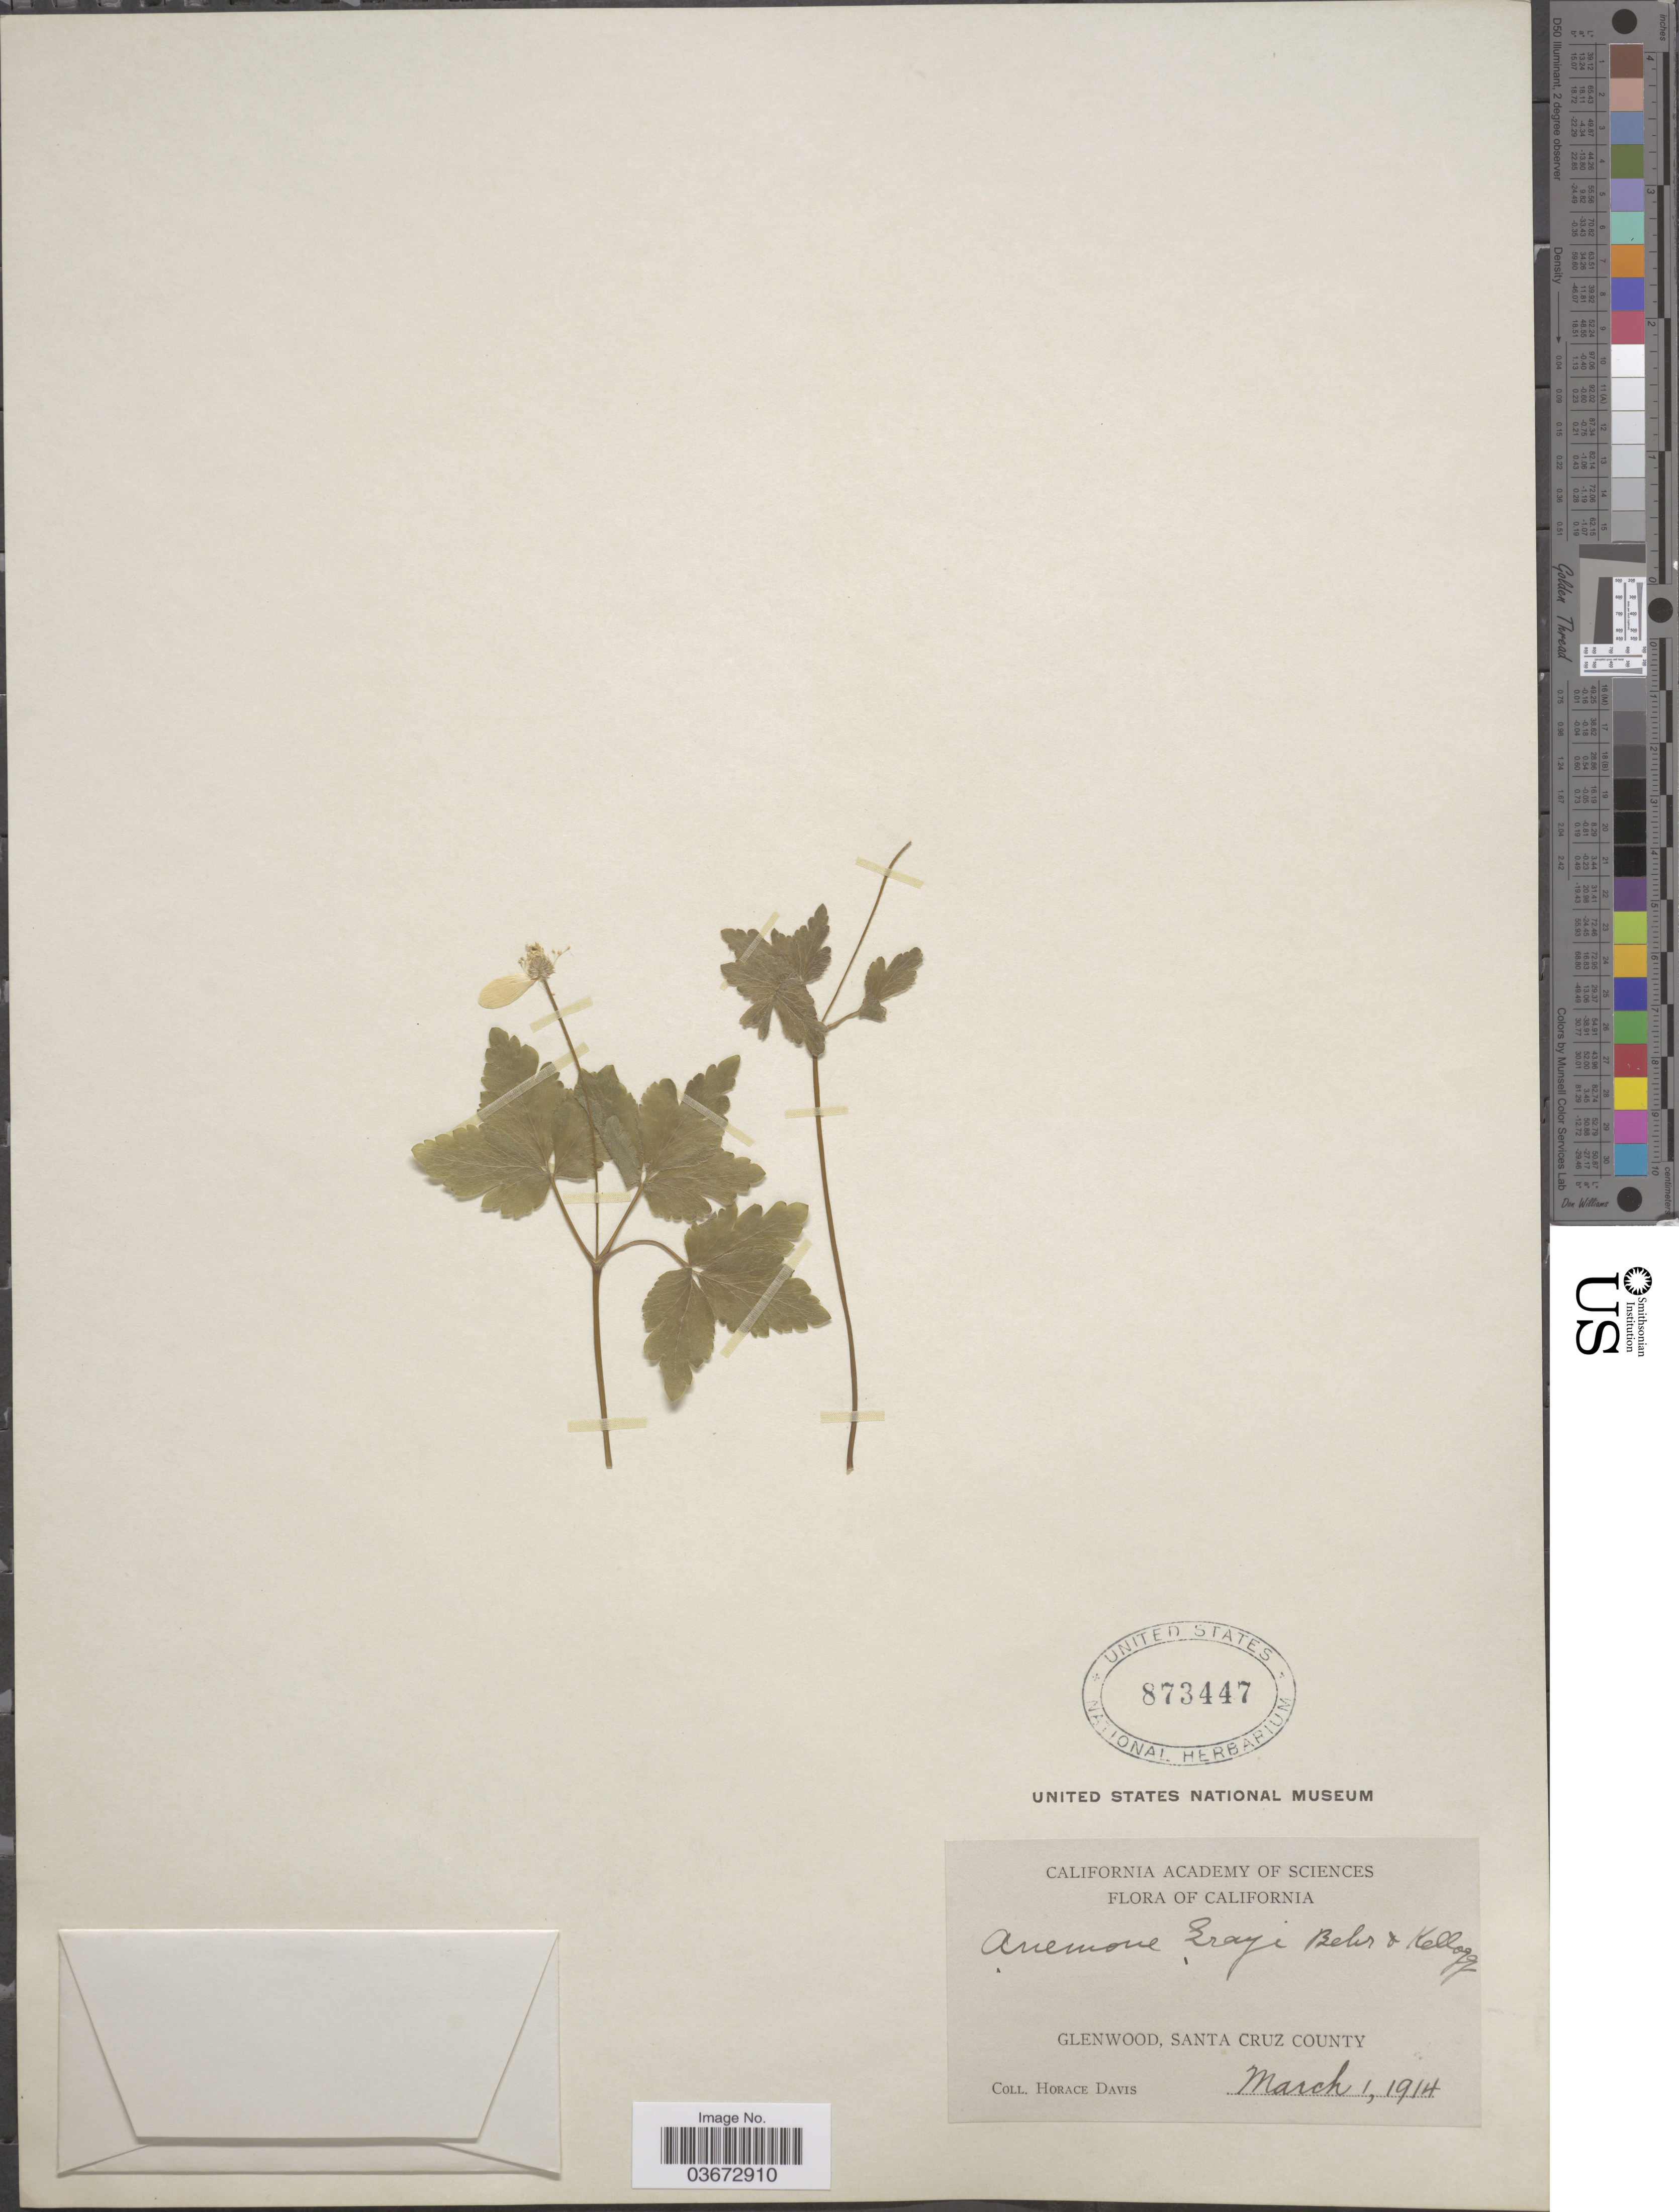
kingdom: Plantae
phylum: Tracheophyta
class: Magnoliopsida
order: Ranunculales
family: Ranunculaceae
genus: Anemone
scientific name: Anemone quinquefolia var. grayi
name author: (Behr ex Kellogg) Jeps.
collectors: H. Davis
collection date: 1914-03-01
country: United States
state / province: California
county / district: Santa Cruz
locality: Glenwood, Santa Cruz County.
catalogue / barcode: US 873447